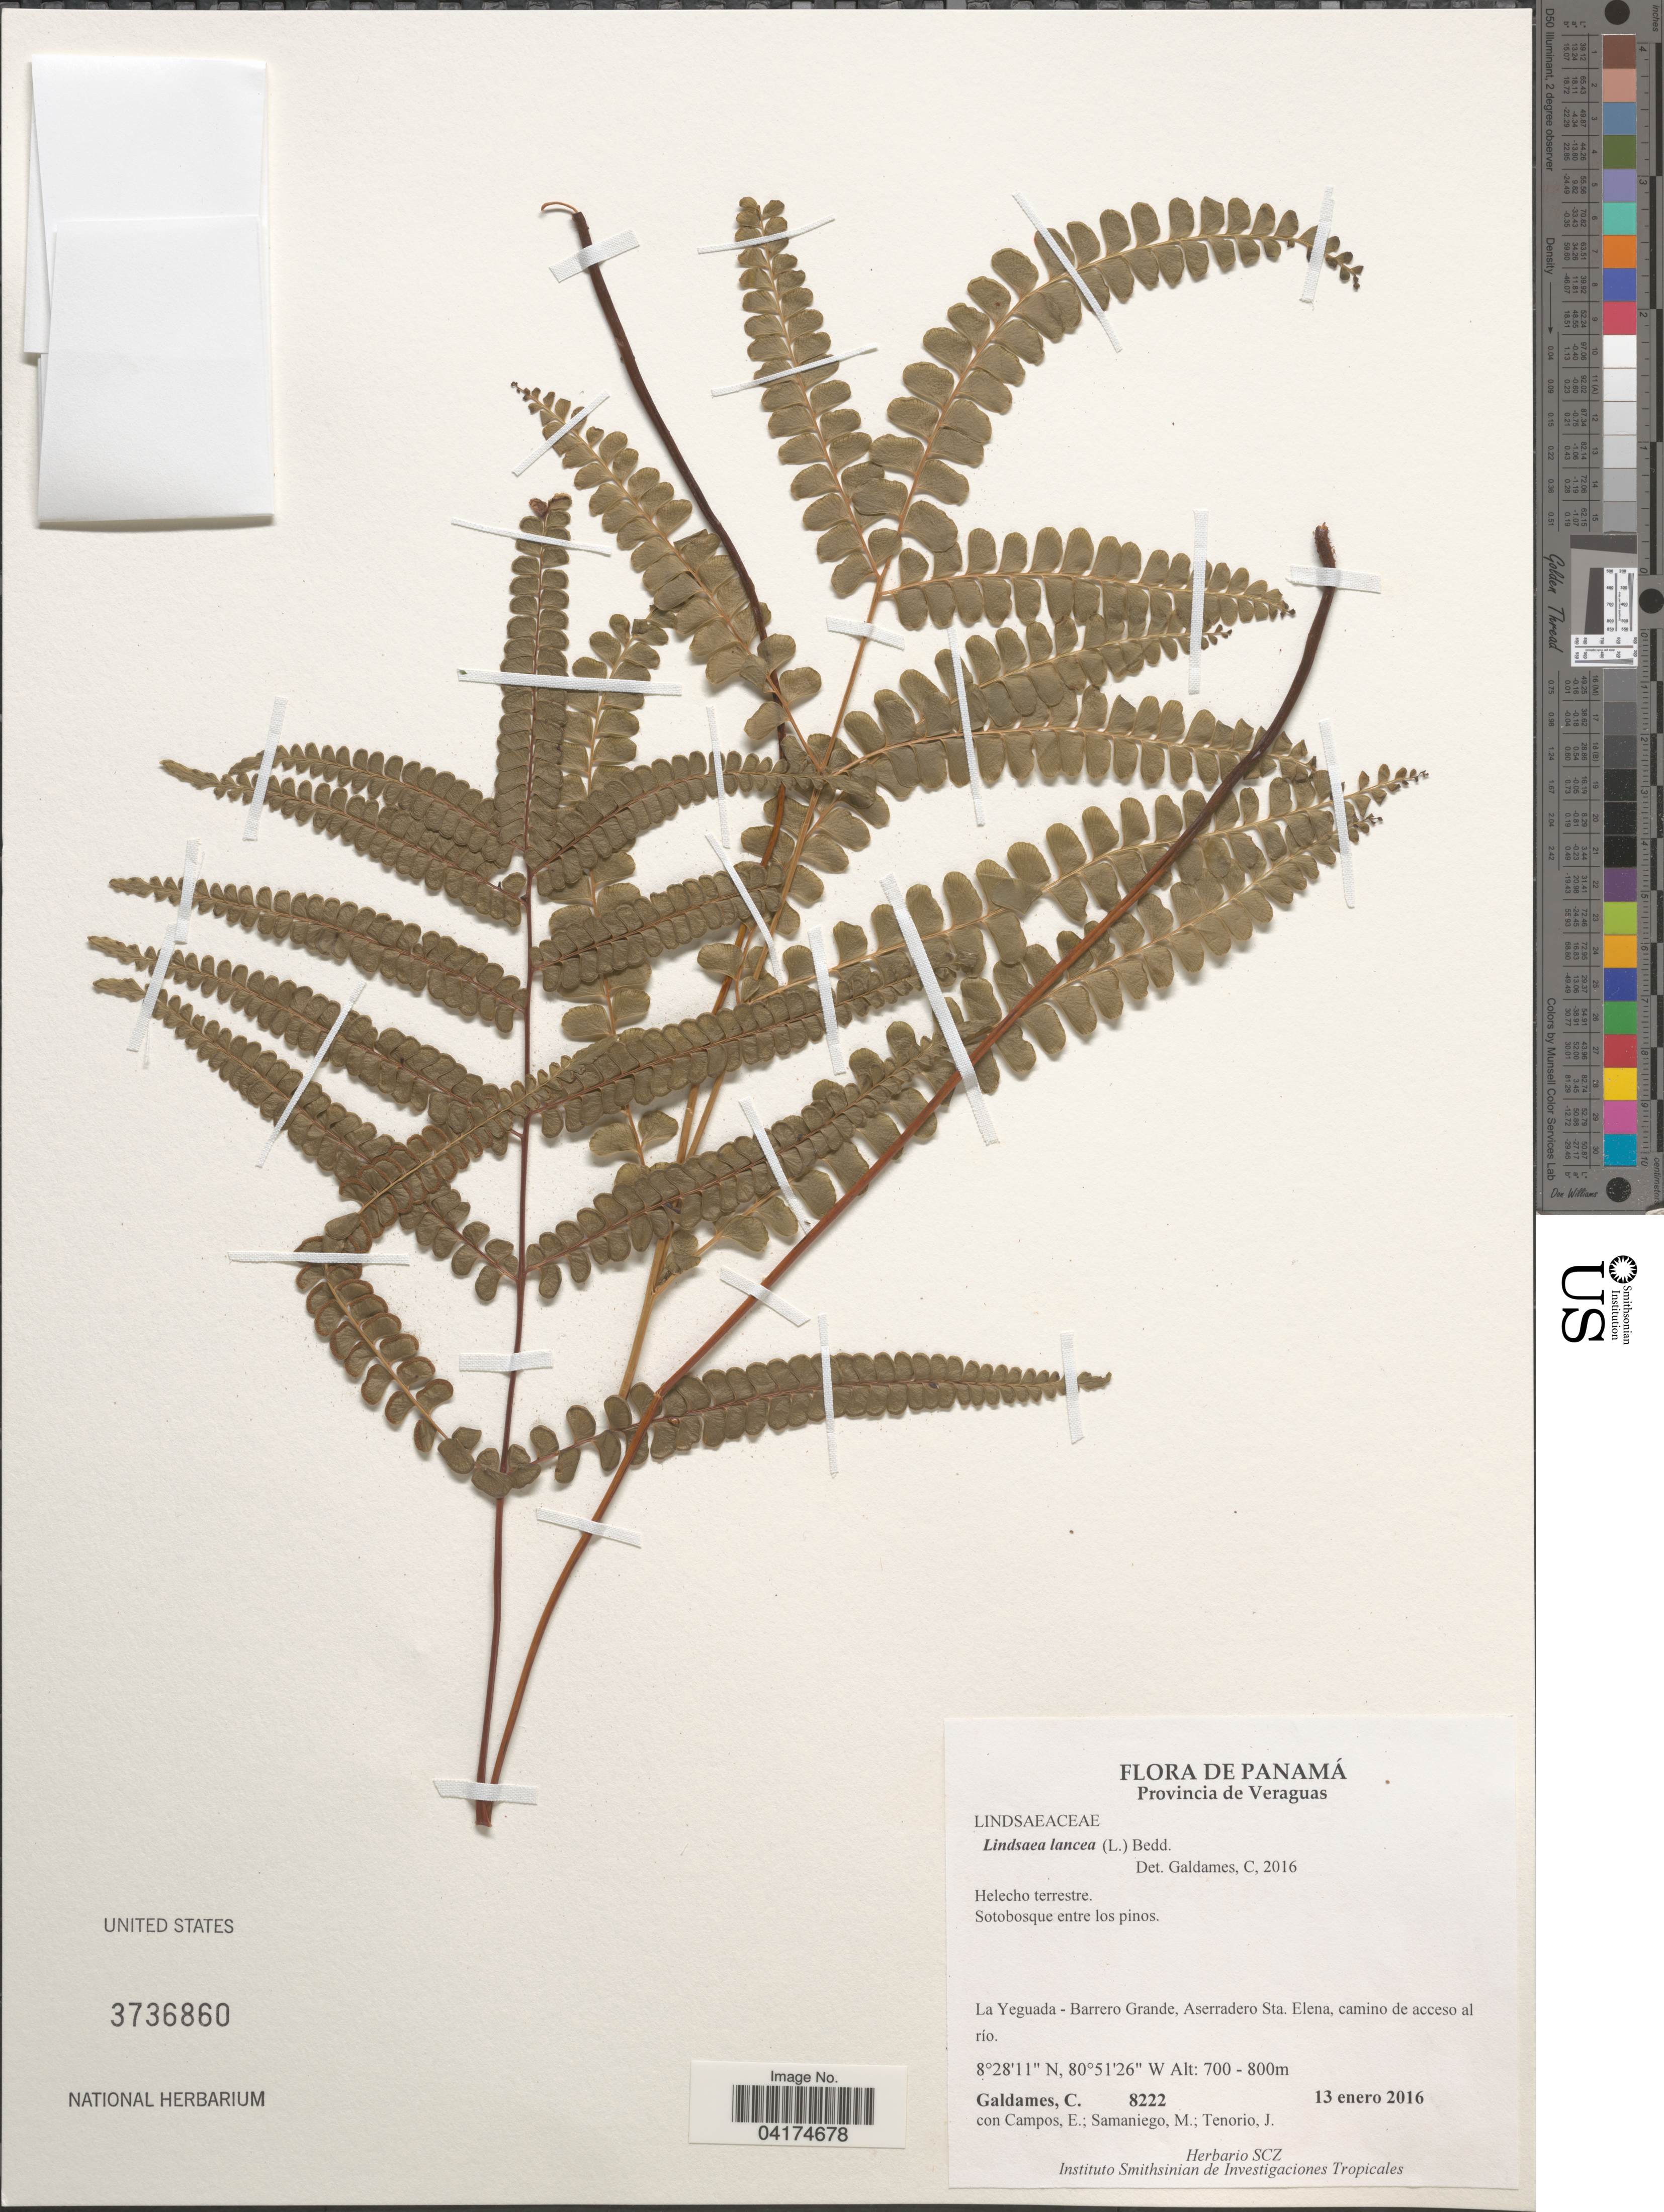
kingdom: Plantae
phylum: Tracheophyta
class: Polypodiopsida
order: Polypodiales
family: Lindsaeaceae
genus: Lindsaea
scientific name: Lindsaea lancea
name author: (L.) Bedd.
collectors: C. Galdames, E. Campos, M. Samaniego & J. Tenorio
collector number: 8222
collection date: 2016-01-13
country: Panama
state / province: Veraguas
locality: La Yeguada - Barrero Grande, Aserradero Sta. Elena, camino de acceso al río.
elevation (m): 700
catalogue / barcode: US 3736860